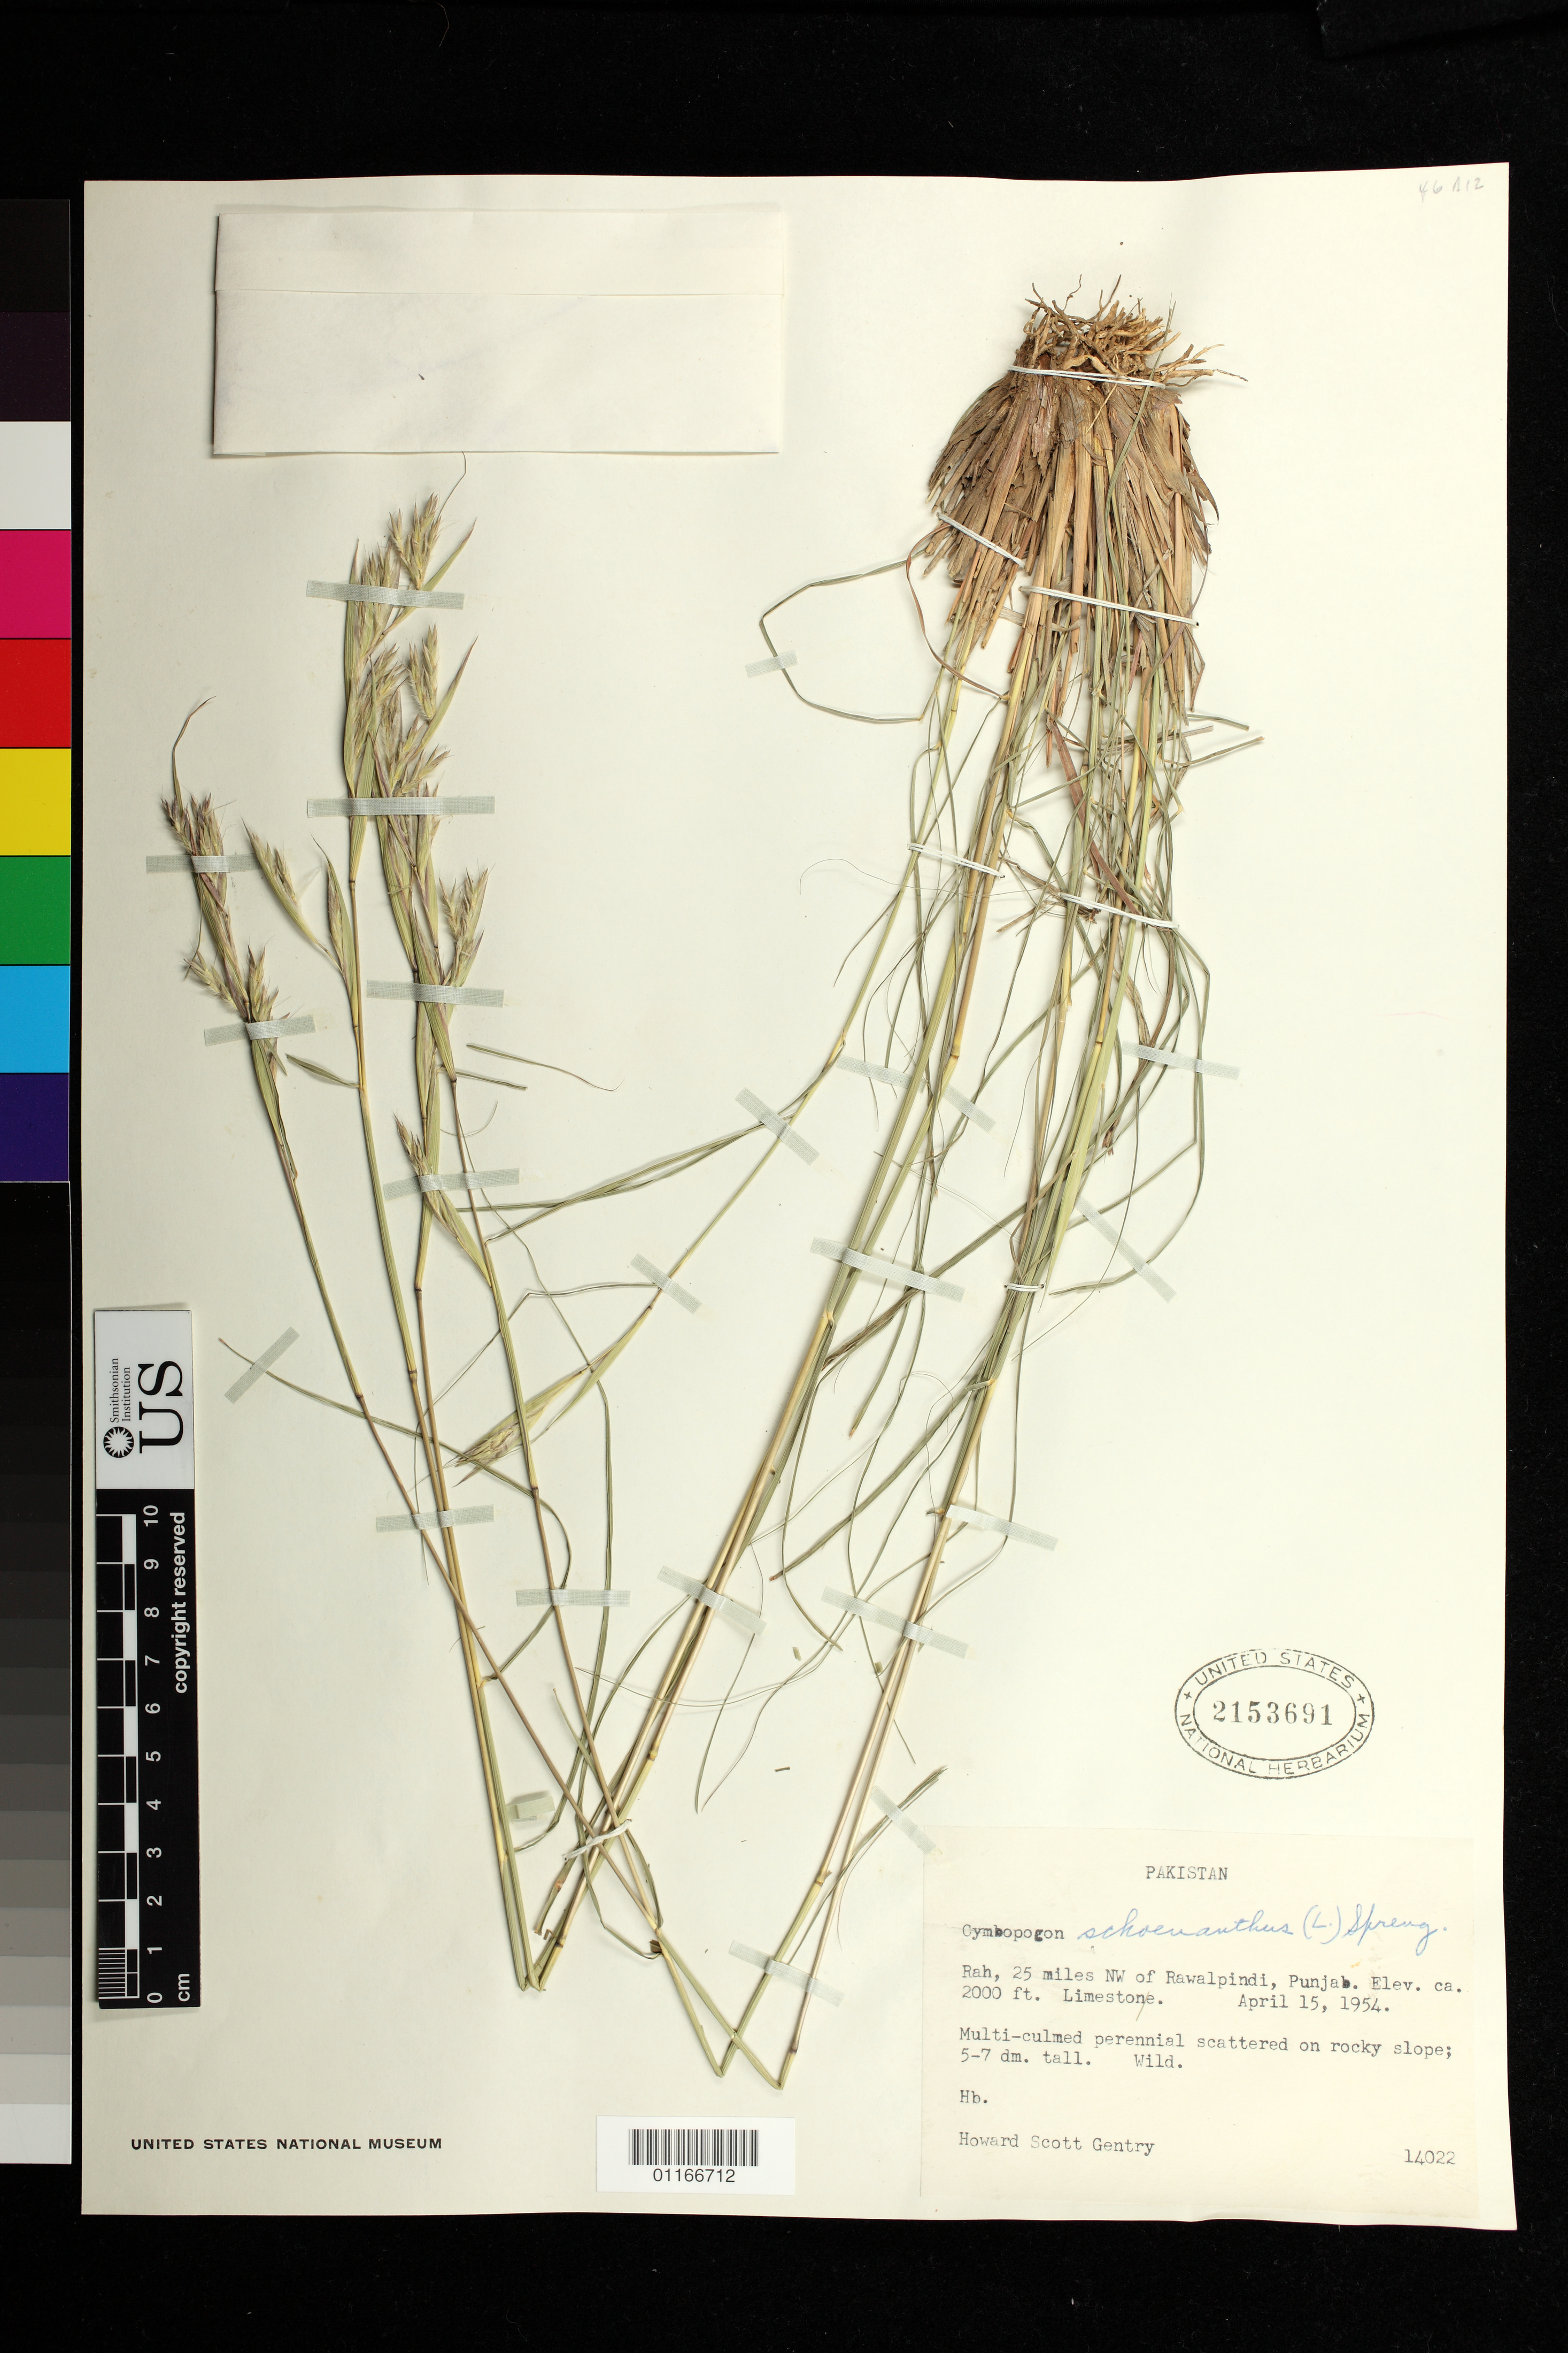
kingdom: Plantae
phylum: Tracheophyta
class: Liliopsida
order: Poales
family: Poaceae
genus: Cymbopogon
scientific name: Cymbopogon schoenanthus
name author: (L.) Spreng.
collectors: H. S. Gentry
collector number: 14022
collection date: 1954-04-15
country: Pakistan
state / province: Punjab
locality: Rah, 25 miles NW of Rawalpindi, Punjab.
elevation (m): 610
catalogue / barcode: US 2153691